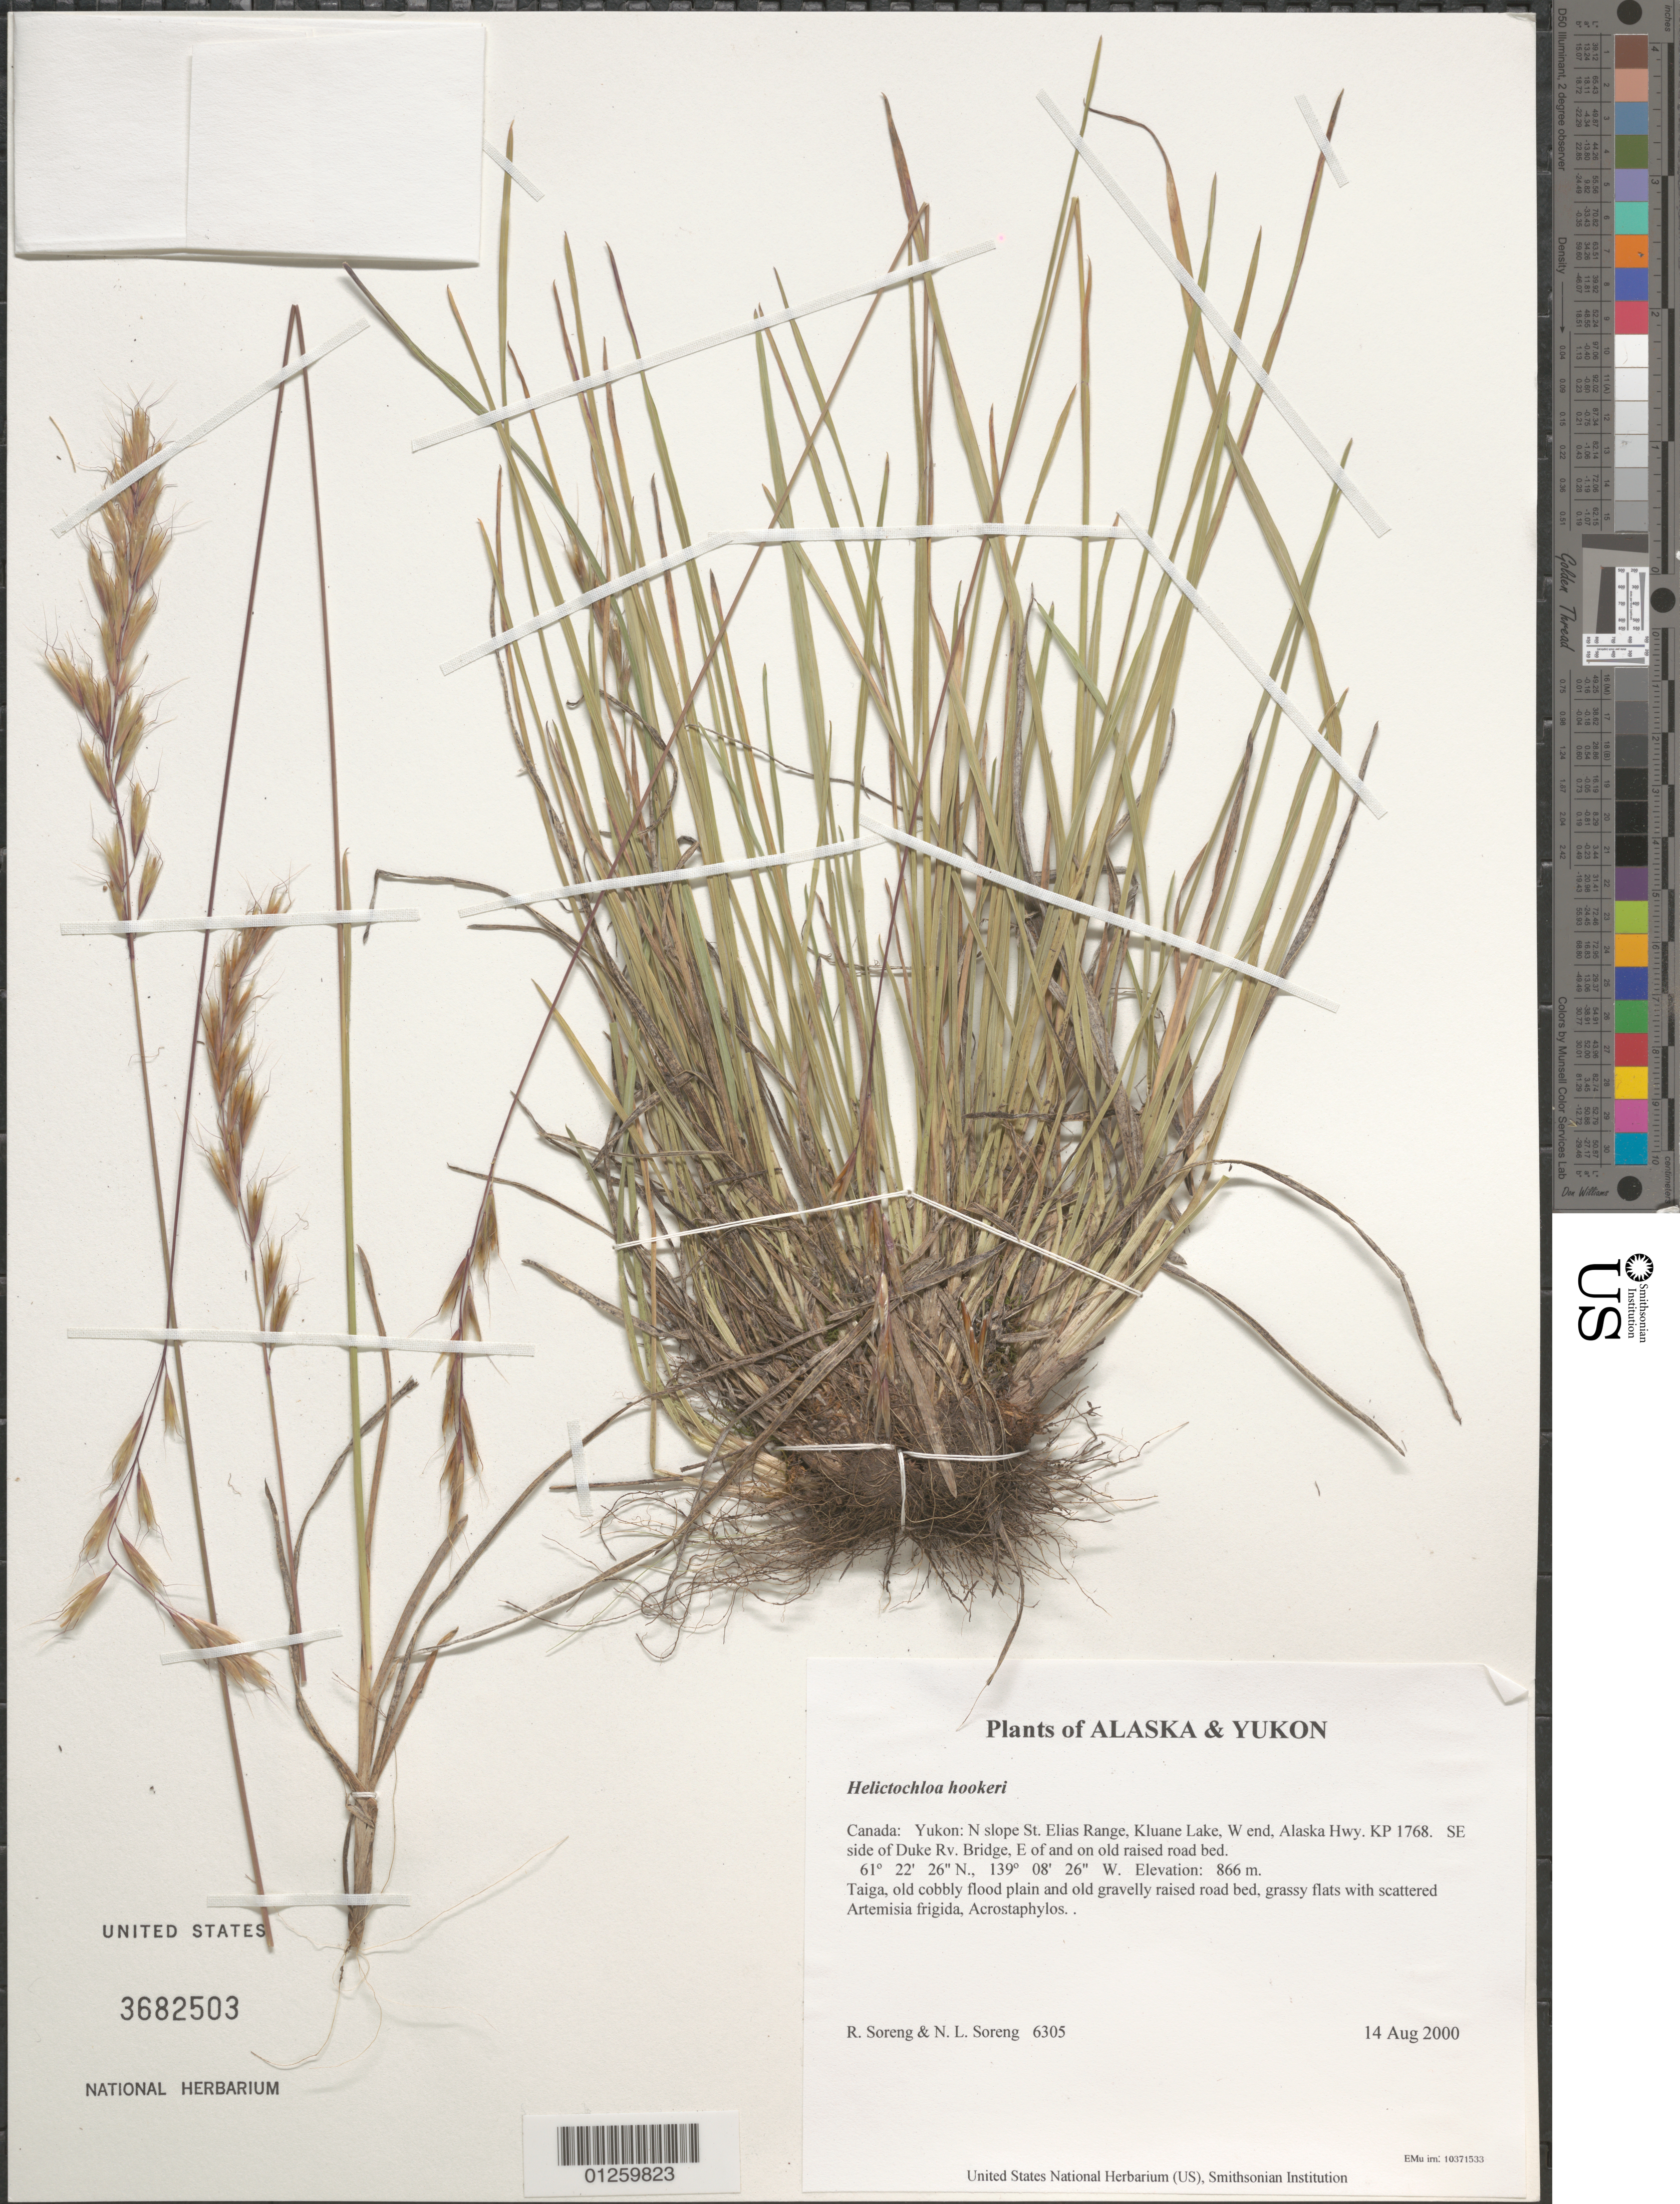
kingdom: Plantae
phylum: Tracheophyta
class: Liliopsida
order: Poales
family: Poaceae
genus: Helictochloa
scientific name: Helictochloa hookeri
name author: (Scribn.) Romero Zarco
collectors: R. J. Soreng & N. L. Soreng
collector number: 6305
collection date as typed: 14 Aug 2000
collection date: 2000-08-14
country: Canada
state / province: Yukon Territory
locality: N slope St. Elias Range, Kluane Lake, W end, Alaska Hwy. KP 1768. SE side of Duke Rv. Bridge, E of and on old raised road bed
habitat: Taiga, old cobbly flood plain and old gravelly raised road bed, grassy flats with scattered Artemisia frigida, Acrostaphylos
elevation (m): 866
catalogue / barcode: US 3682503